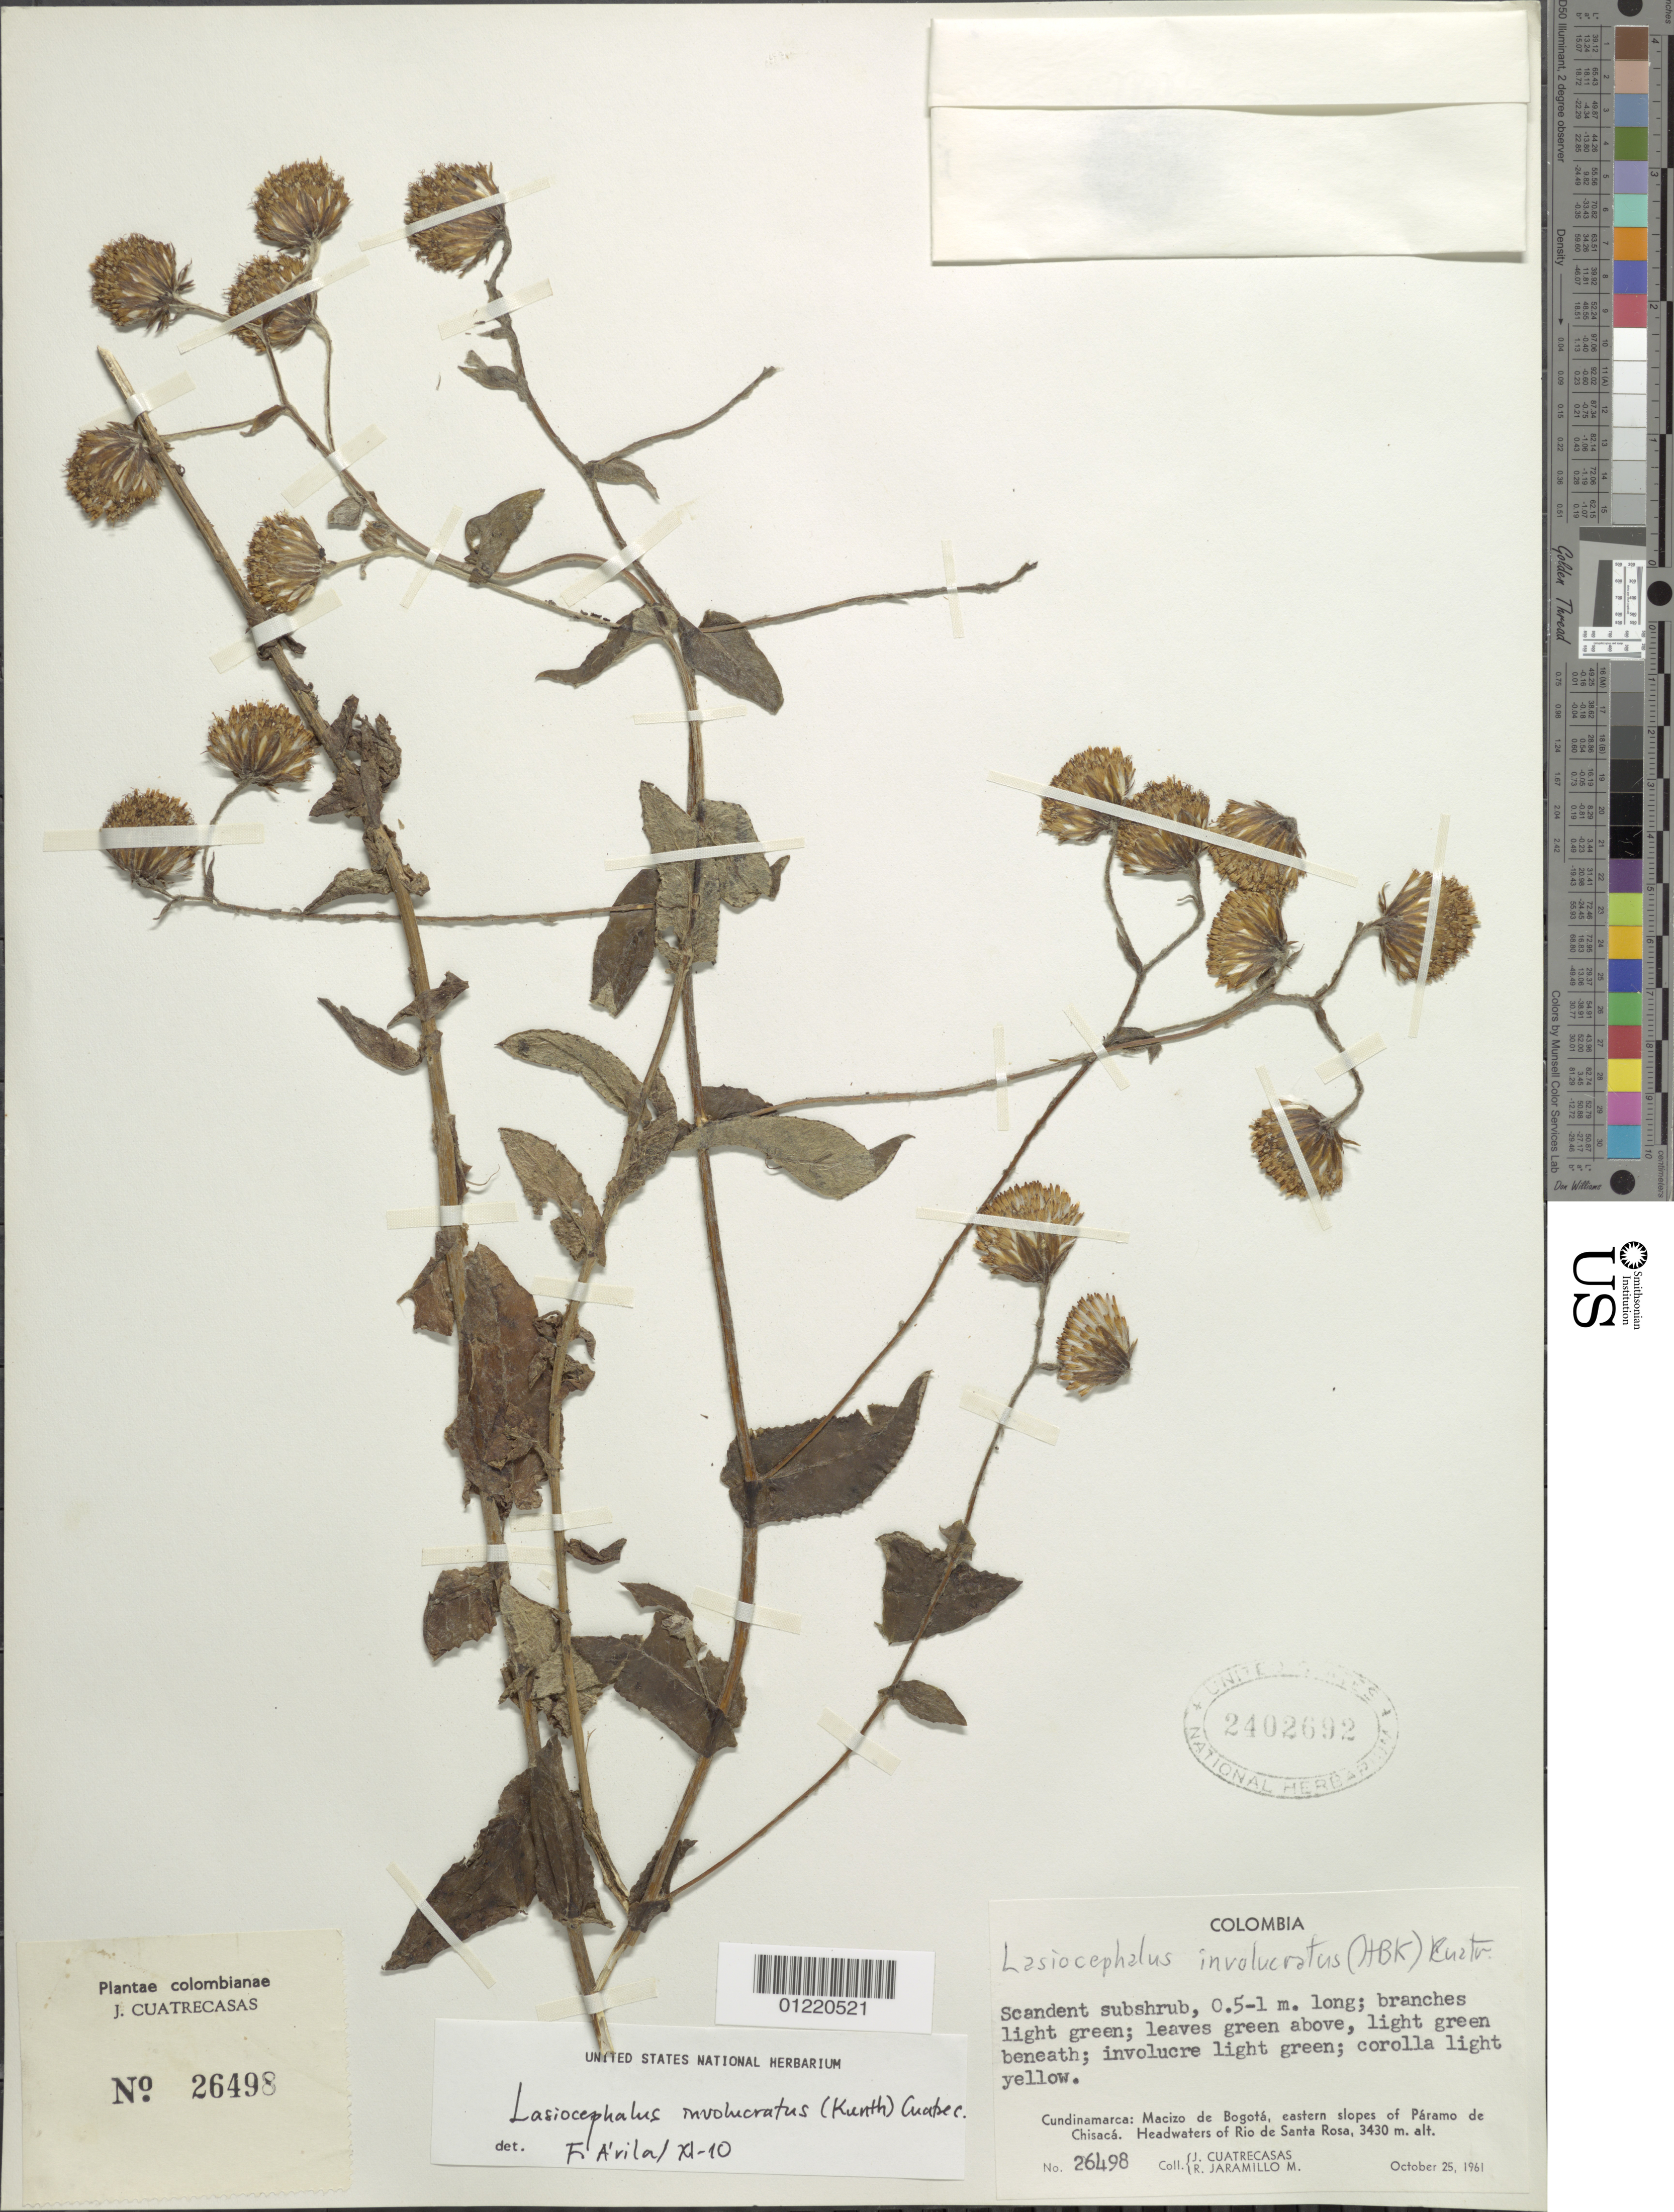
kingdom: Plantae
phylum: Tracheophyta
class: Magnoliopsida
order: Asterales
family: Asteraceae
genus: Senecio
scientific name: Senecio otophorus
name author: Wedd.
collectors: J. Cuatrecasas & R. Jaramillo M.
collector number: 26498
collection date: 1961-10-25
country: Colombia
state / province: Cundinamarca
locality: Macizo de Bogotá (Bogota Massif), eastern slopes of Paramo de Chisaca. Headwaters of Rio de Santa Rosa.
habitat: Paramo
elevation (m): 3430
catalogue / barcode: US 2402692